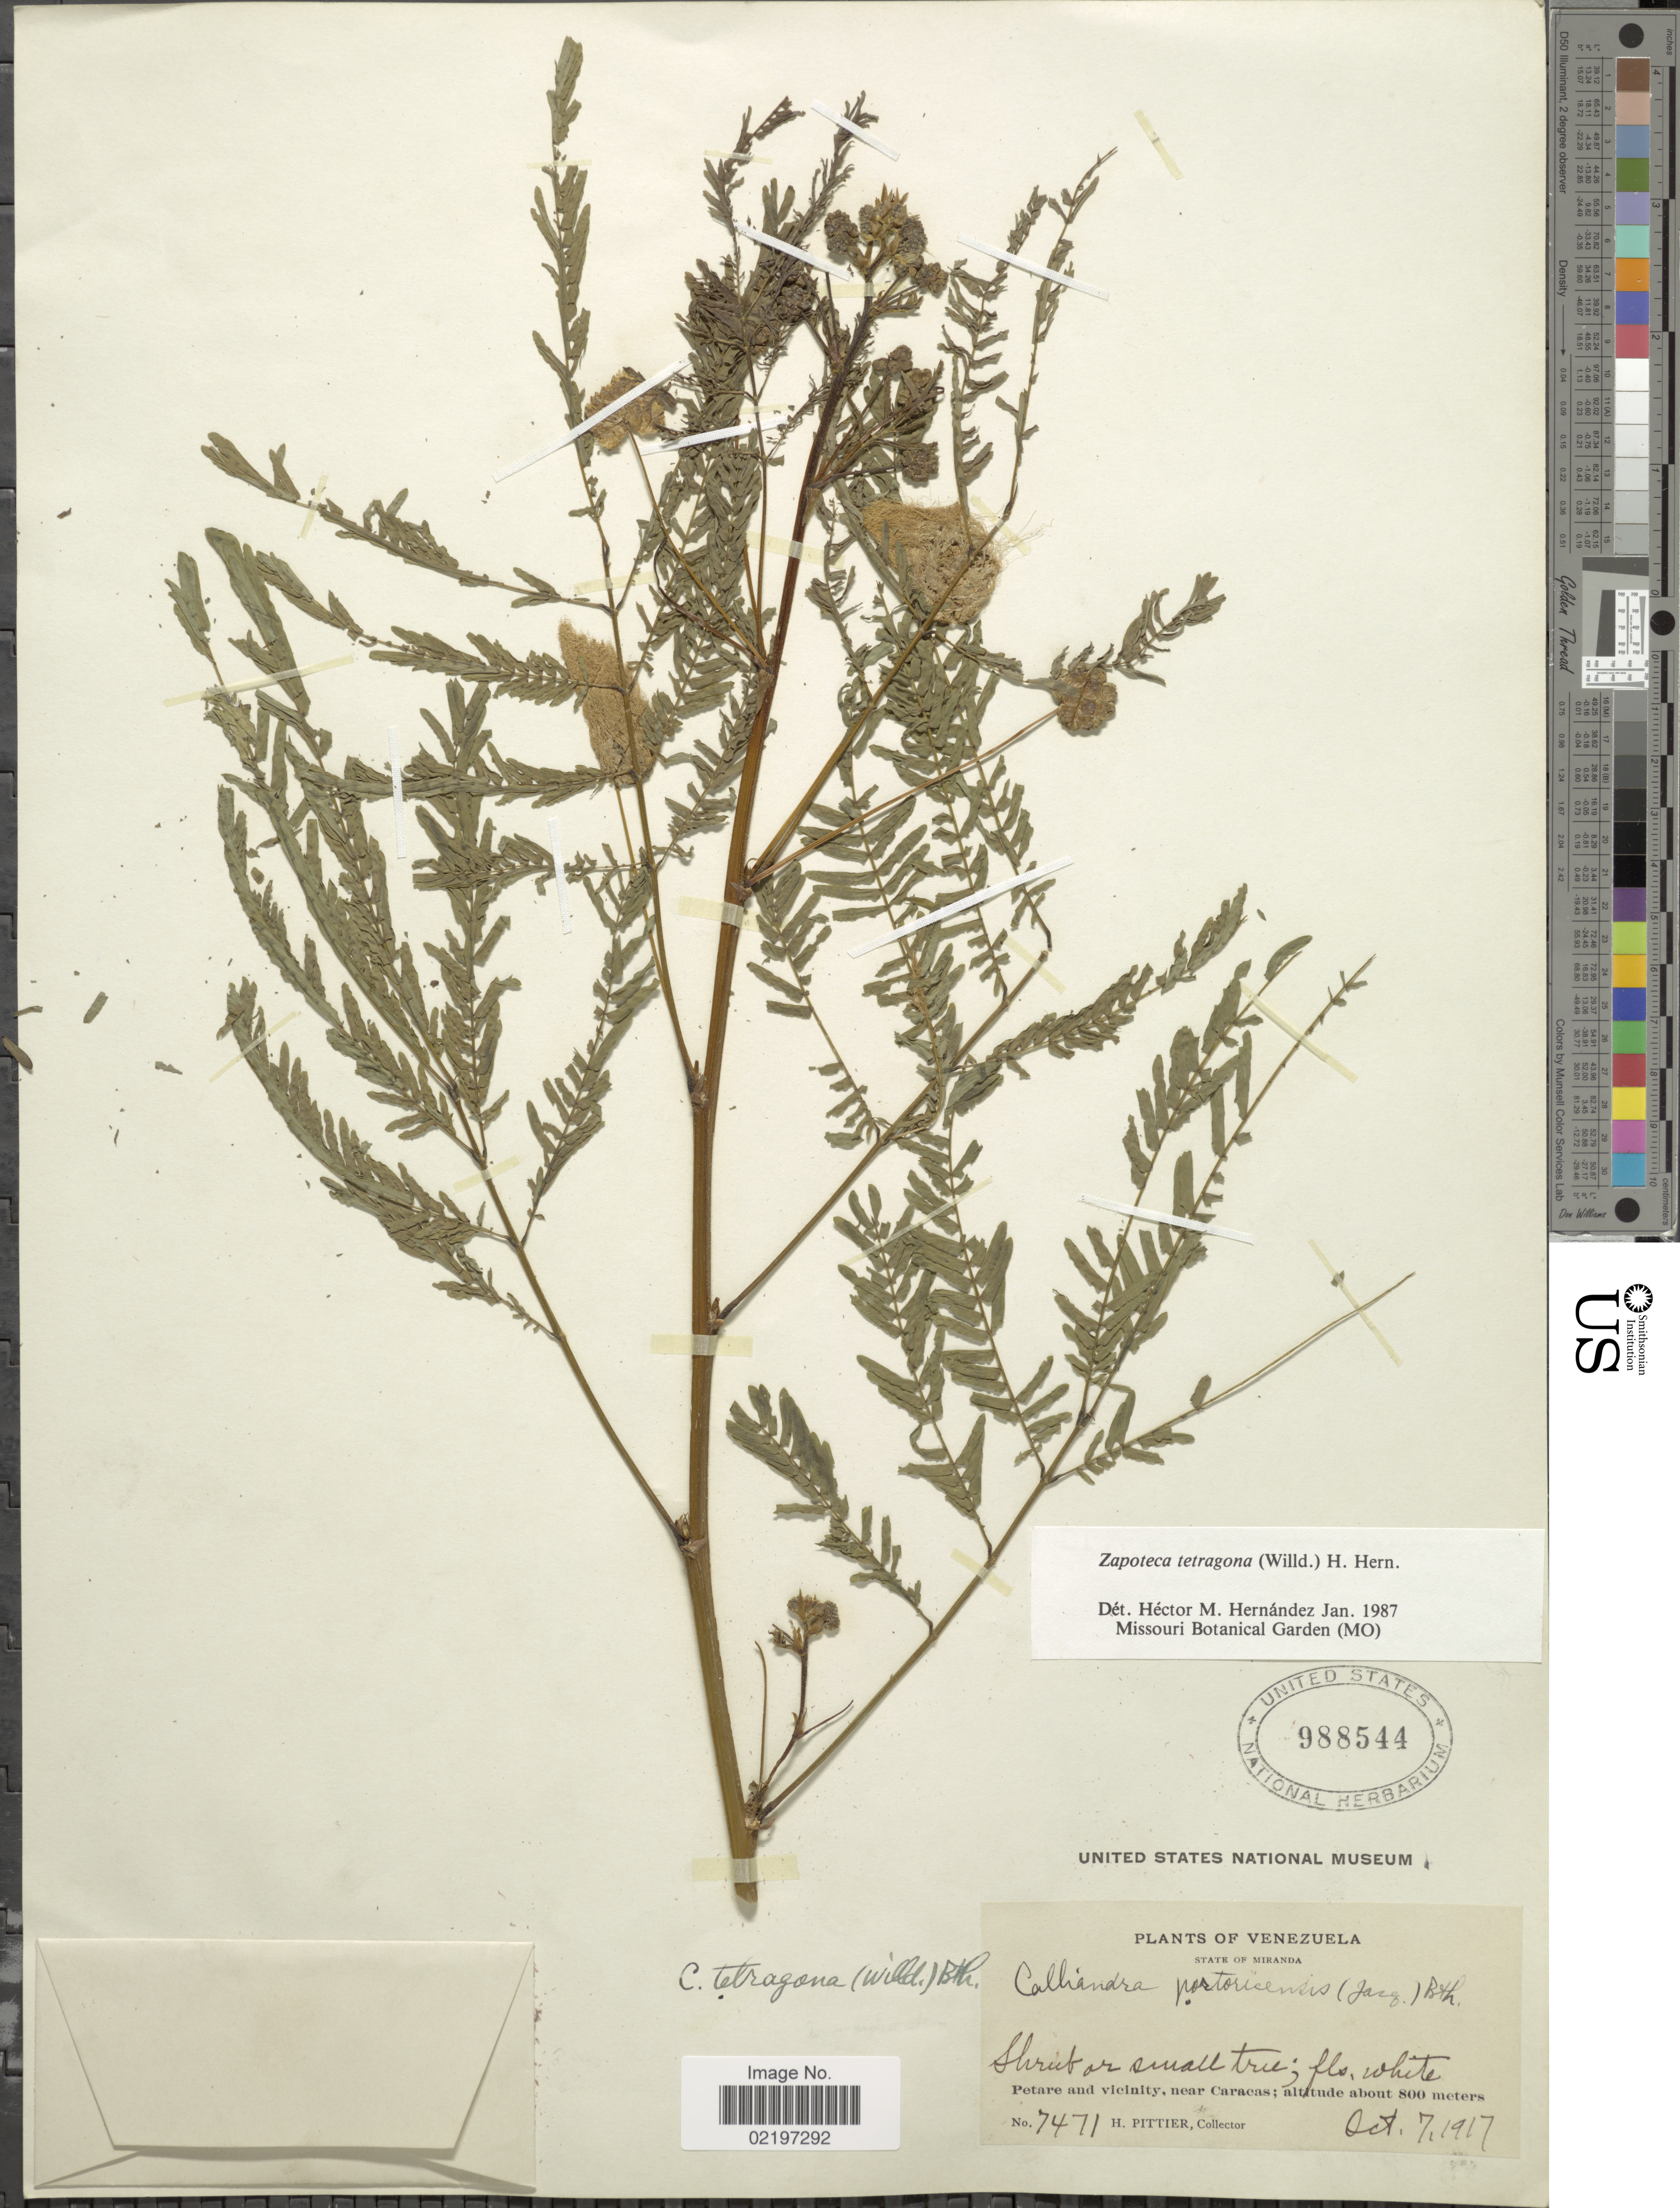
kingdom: Plantae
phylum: Tracheophyta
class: Magnoliopsida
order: Fabales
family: Fabaceae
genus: Zapoteca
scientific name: Zapoteca tetragona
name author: (Willd.) H.M. Hern.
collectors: H. F. Pittier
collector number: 7471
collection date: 1917-10-07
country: Venezuela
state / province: Miranda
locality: Petare and vicinity, near Caracas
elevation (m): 800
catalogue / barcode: US 988544